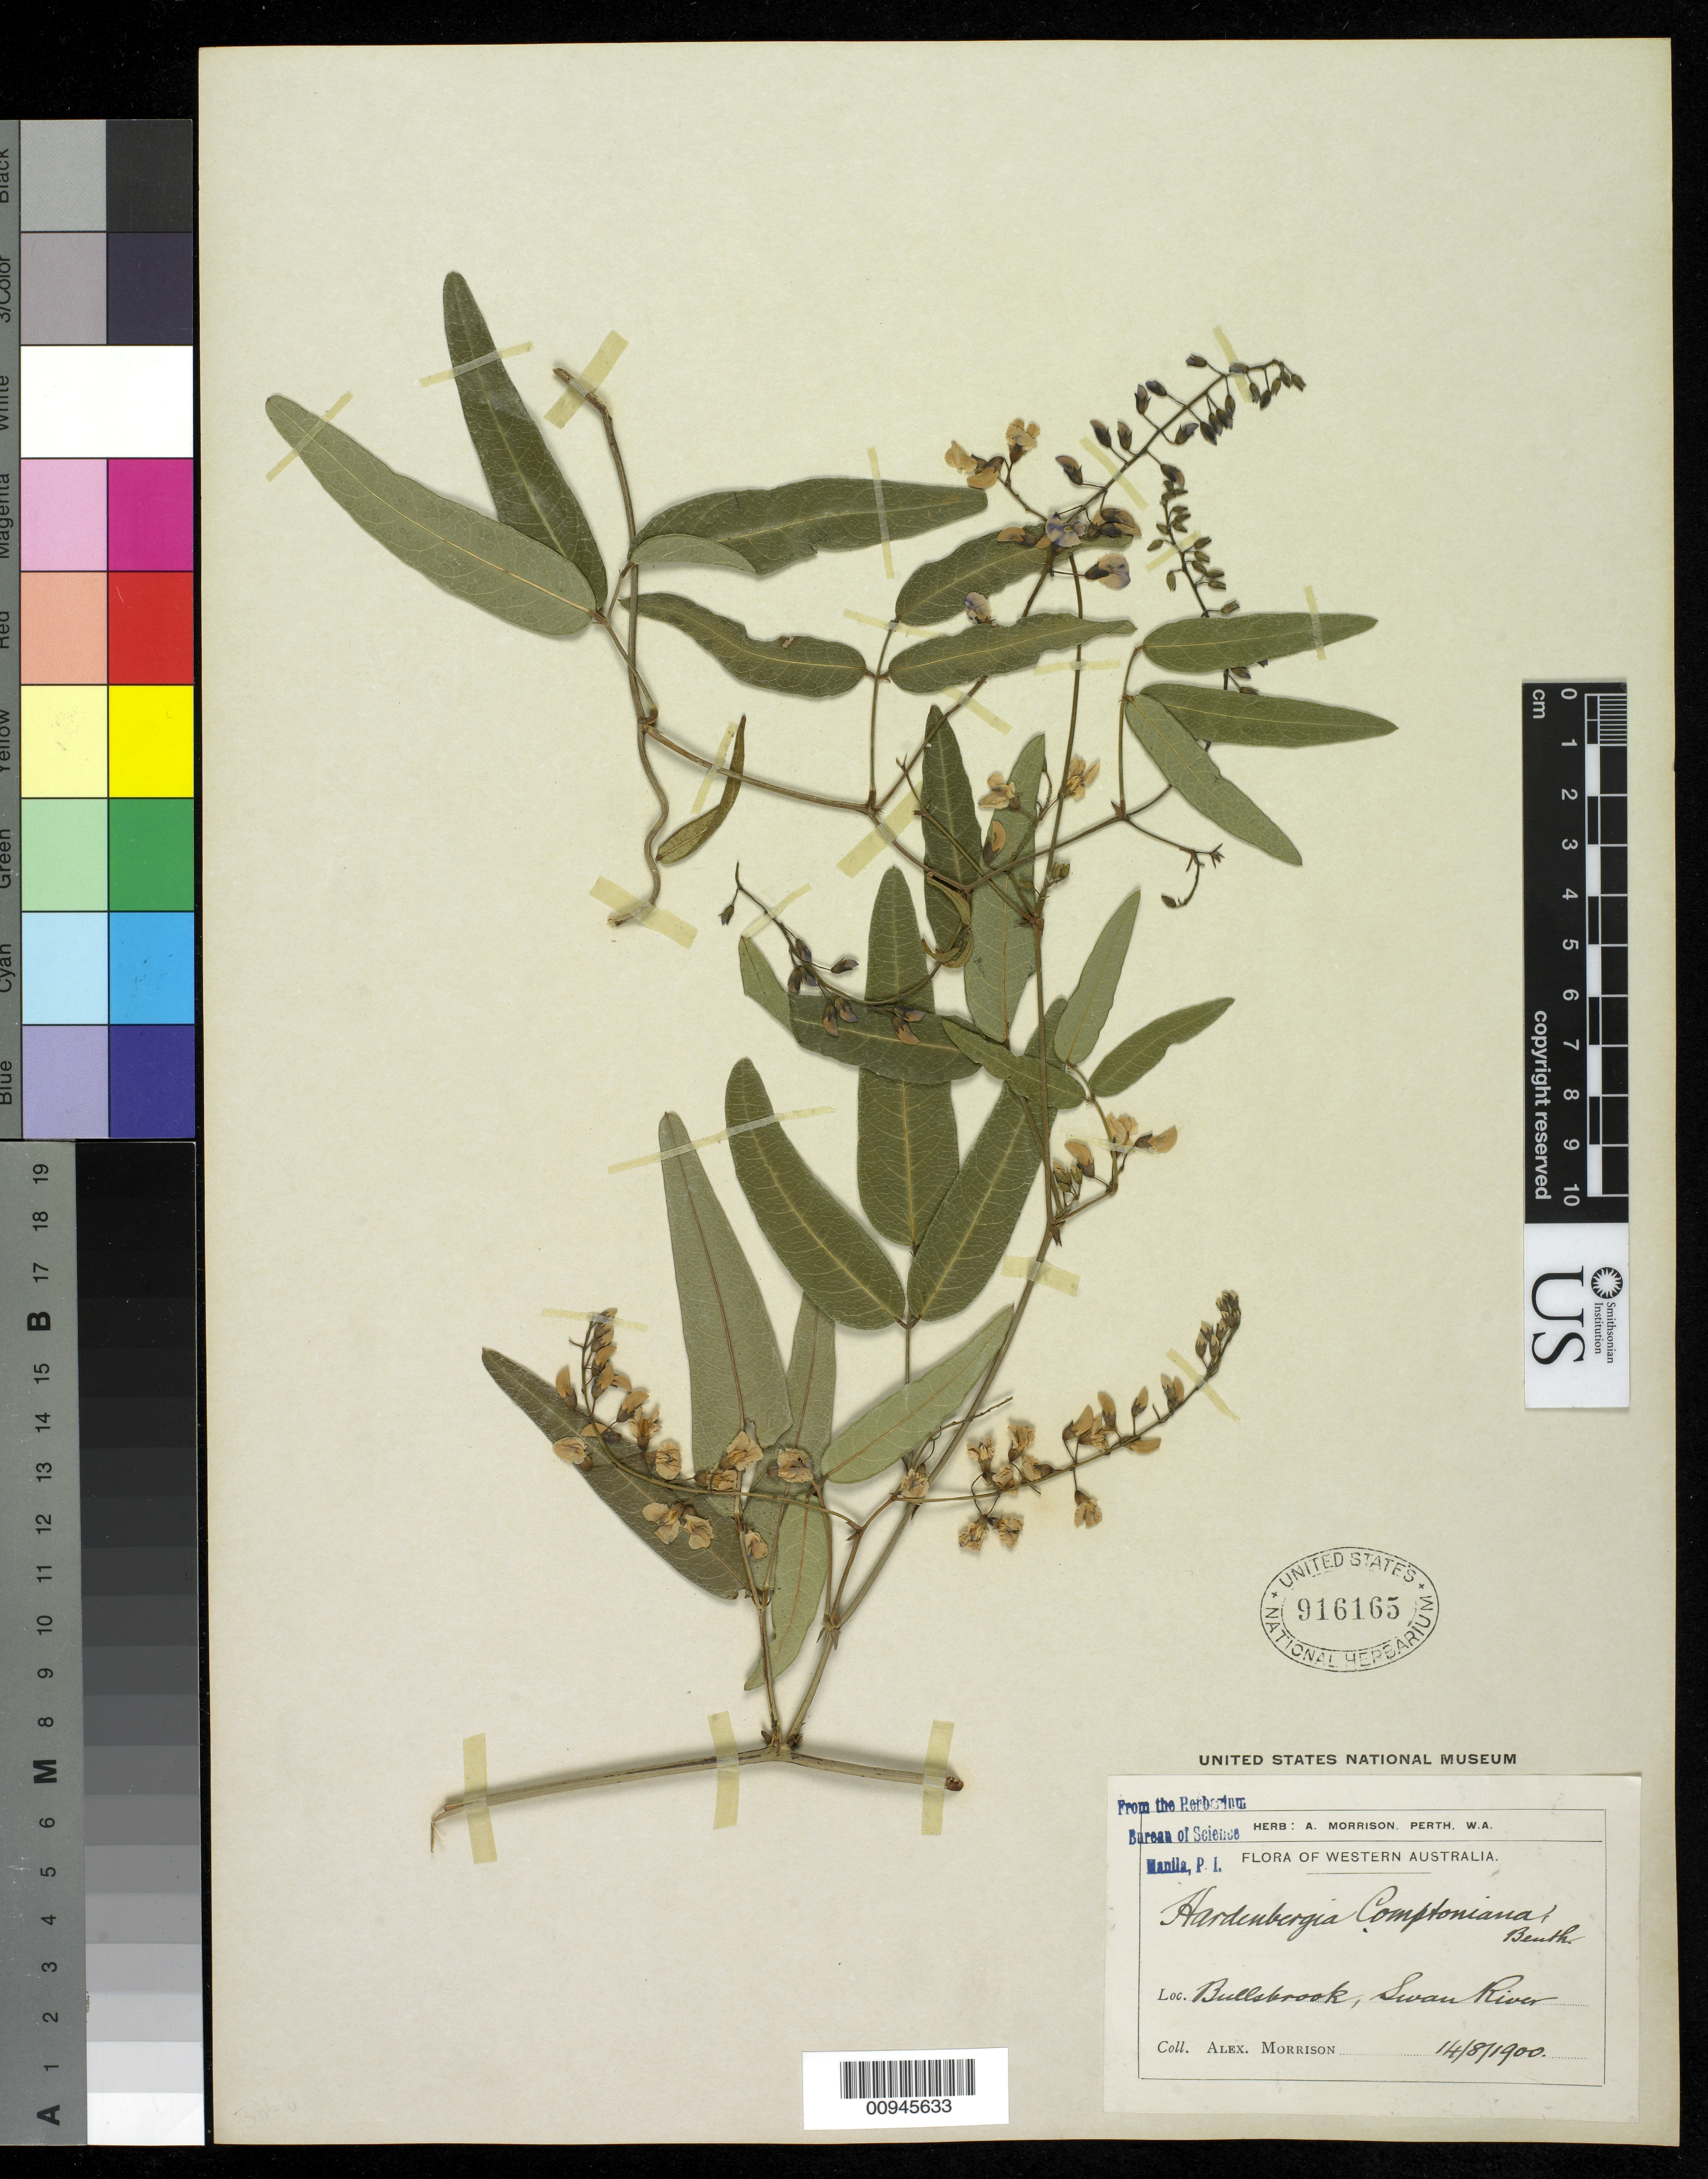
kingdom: Plantae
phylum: Tracheophyta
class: Magnoliopsida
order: Fabales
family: Fabaceae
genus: Hardenbergia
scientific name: Hardenbergia comptoniana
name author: (Andrews) Benth.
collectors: A. Morrison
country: Australia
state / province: New South Wales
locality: Bullsbrook, Swan River.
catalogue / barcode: US 916165